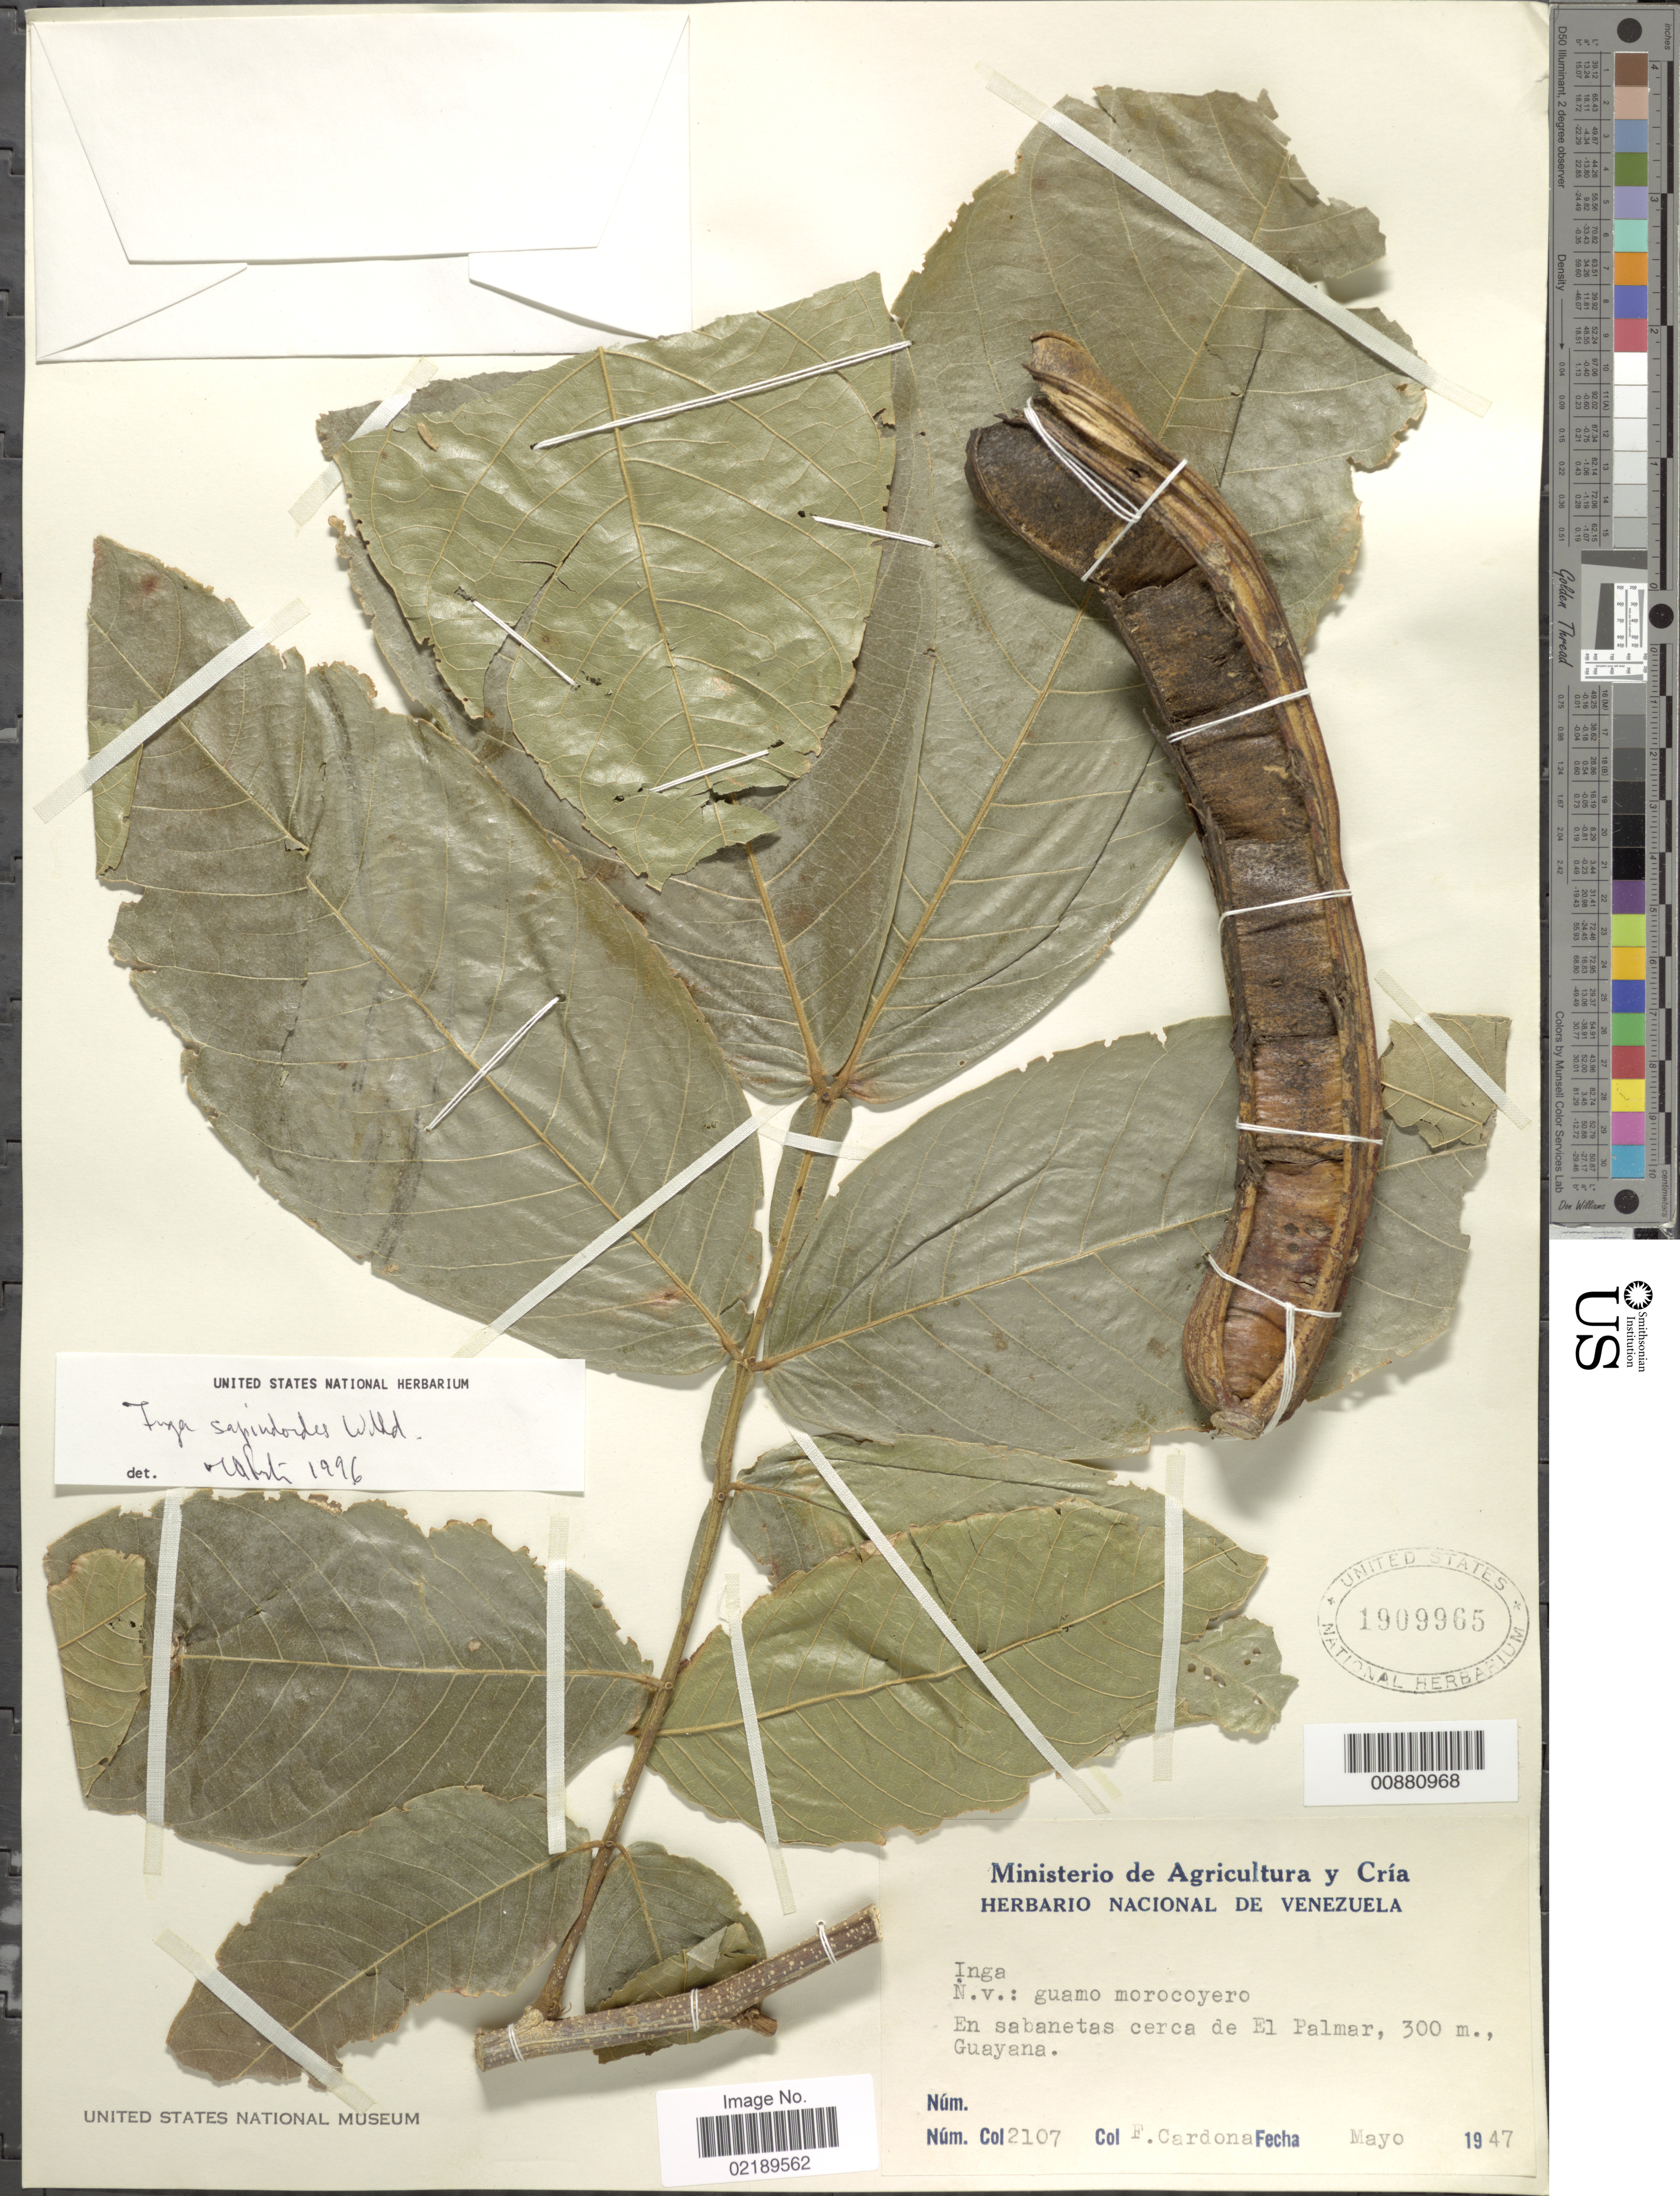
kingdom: Plantae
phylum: Tracheophyta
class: Magnoliopsida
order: Fabales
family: Fabaceae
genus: Inga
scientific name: Inga sapindoides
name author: Willd.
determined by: Pennington, T. D., (K)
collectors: F. Cardona Puig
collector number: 2107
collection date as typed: May-47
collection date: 1947-05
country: Venezuela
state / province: Bolívar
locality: El Palmar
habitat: Sabanetas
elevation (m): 300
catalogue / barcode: US 1909965